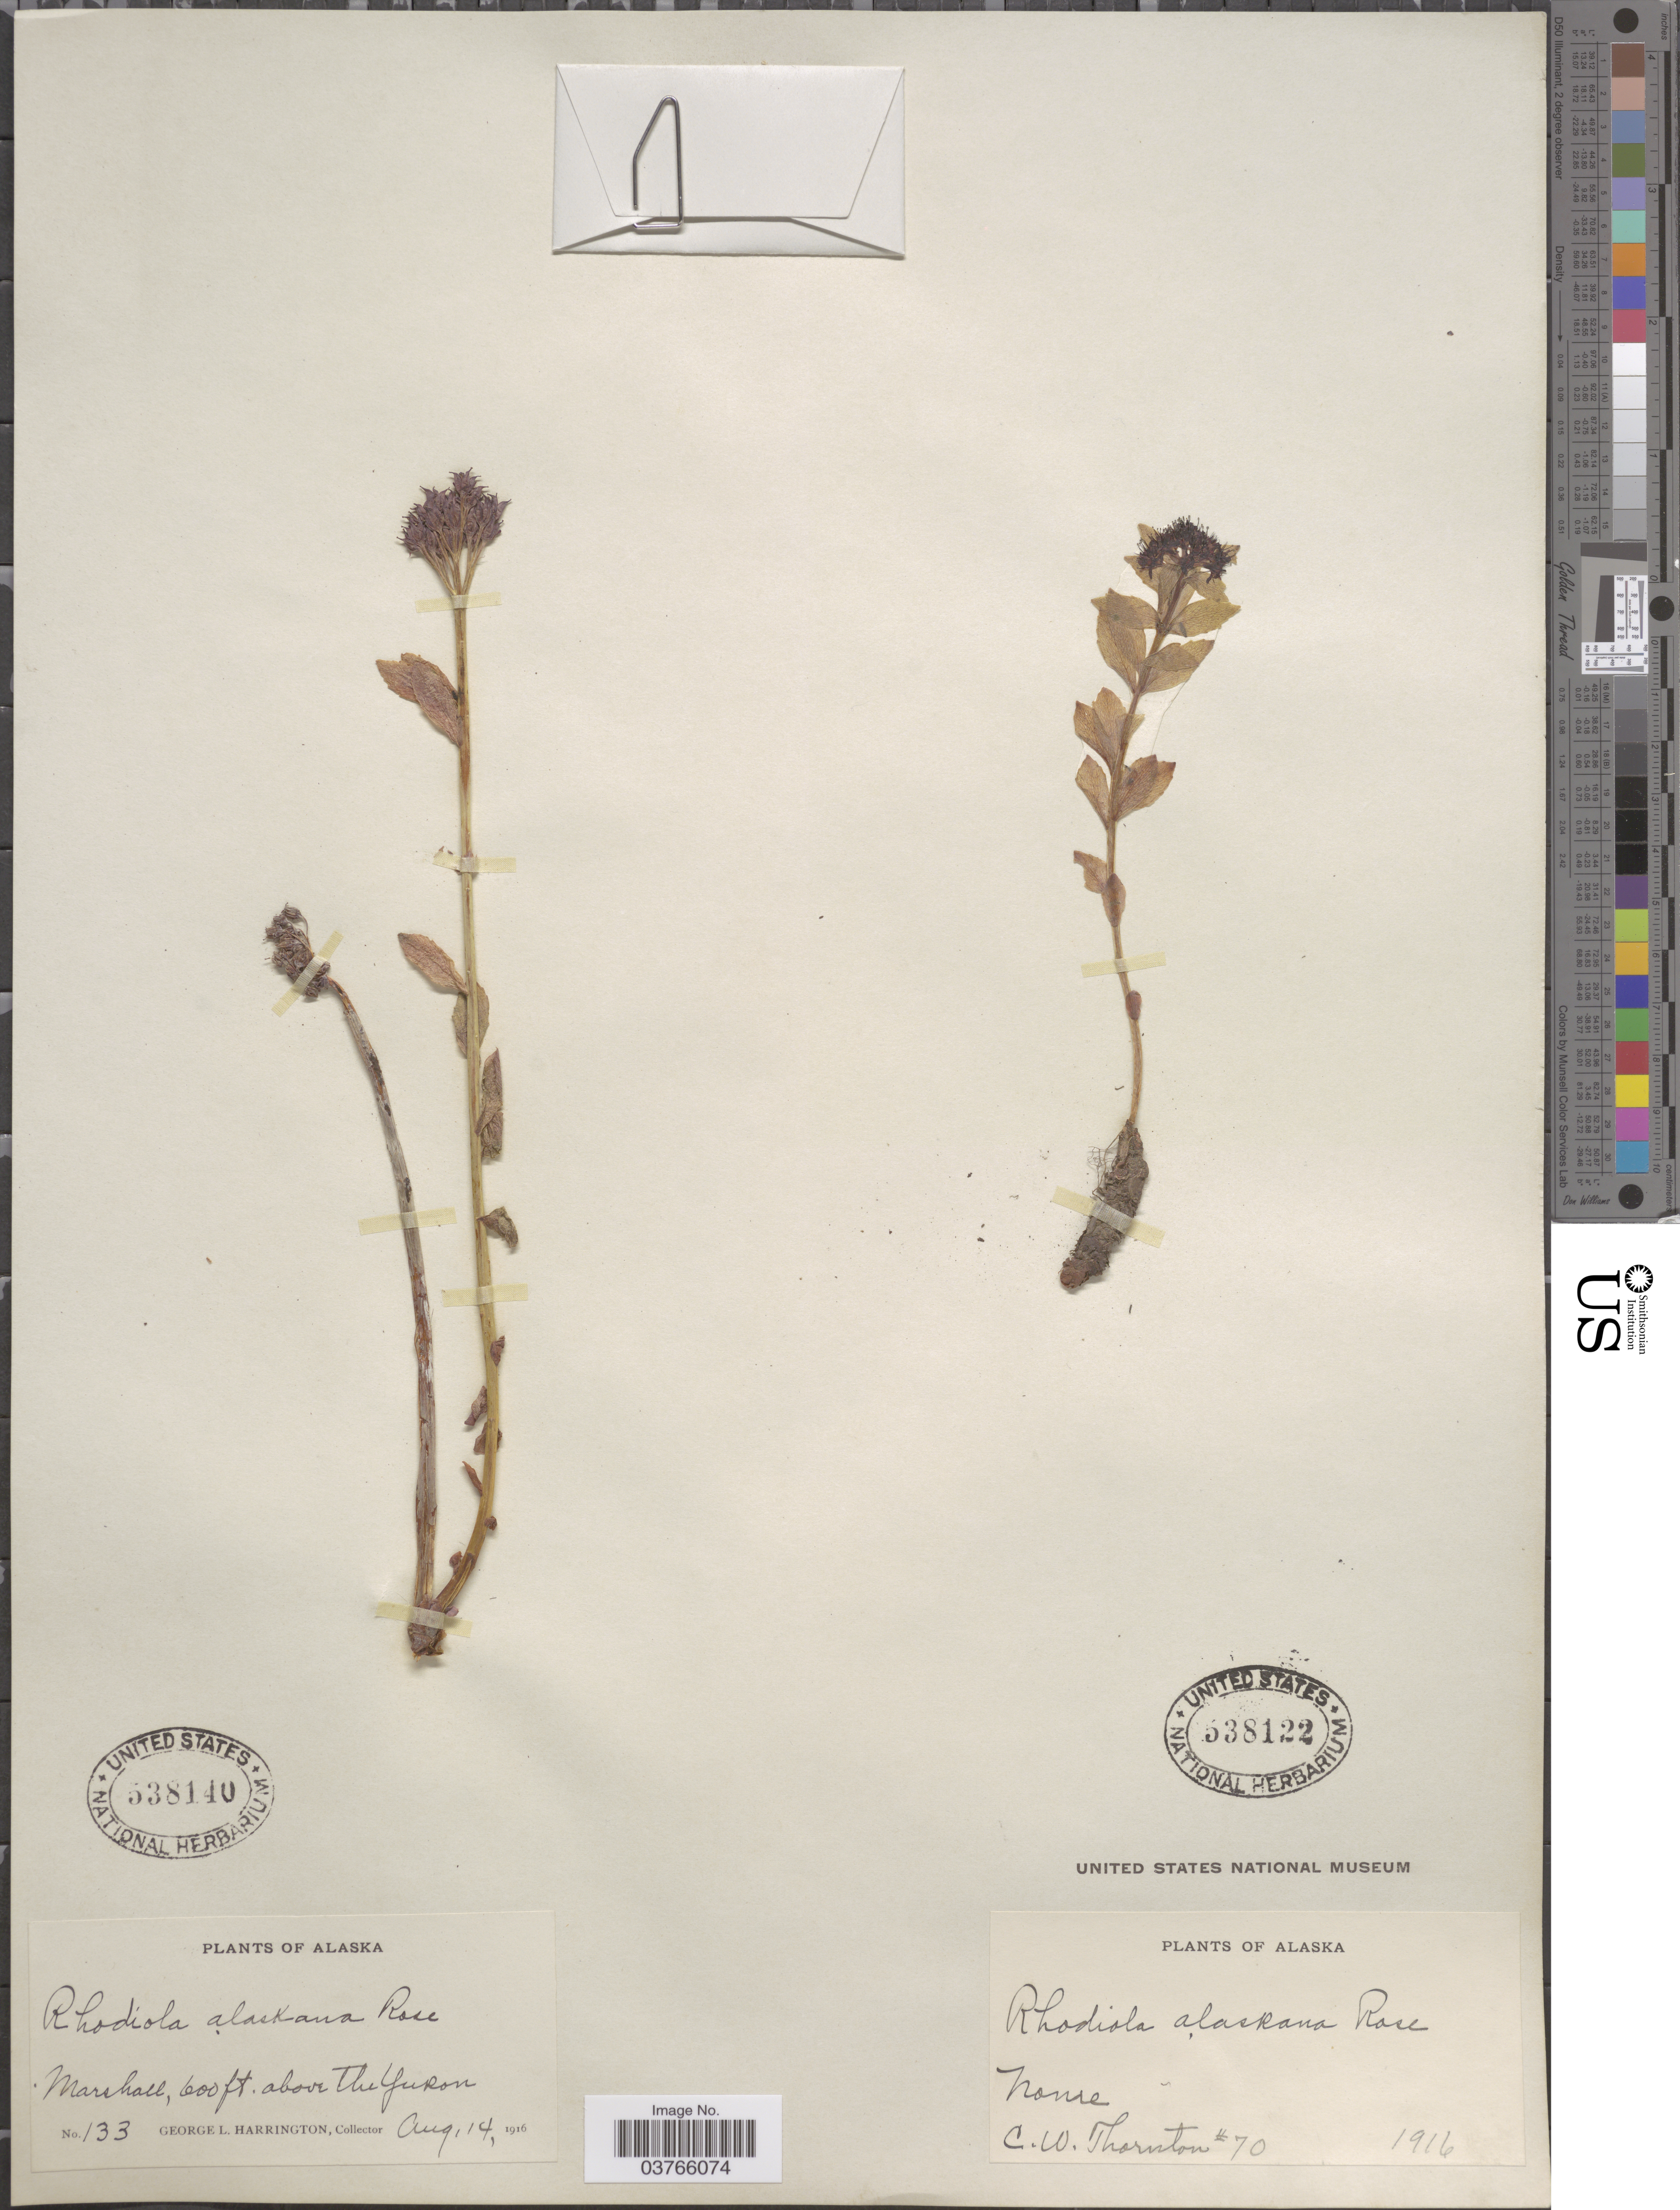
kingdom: Plantae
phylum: Tracheophyta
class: Magnoliopsida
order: Saxifragales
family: Crassulaceae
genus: Rhodiola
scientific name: Rhodiola integrifolia subsp. integrifolia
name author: Raf.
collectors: C. Thornton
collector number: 70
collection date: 1916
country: United States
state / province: Alaska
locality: Nome.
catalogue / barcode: US 538122